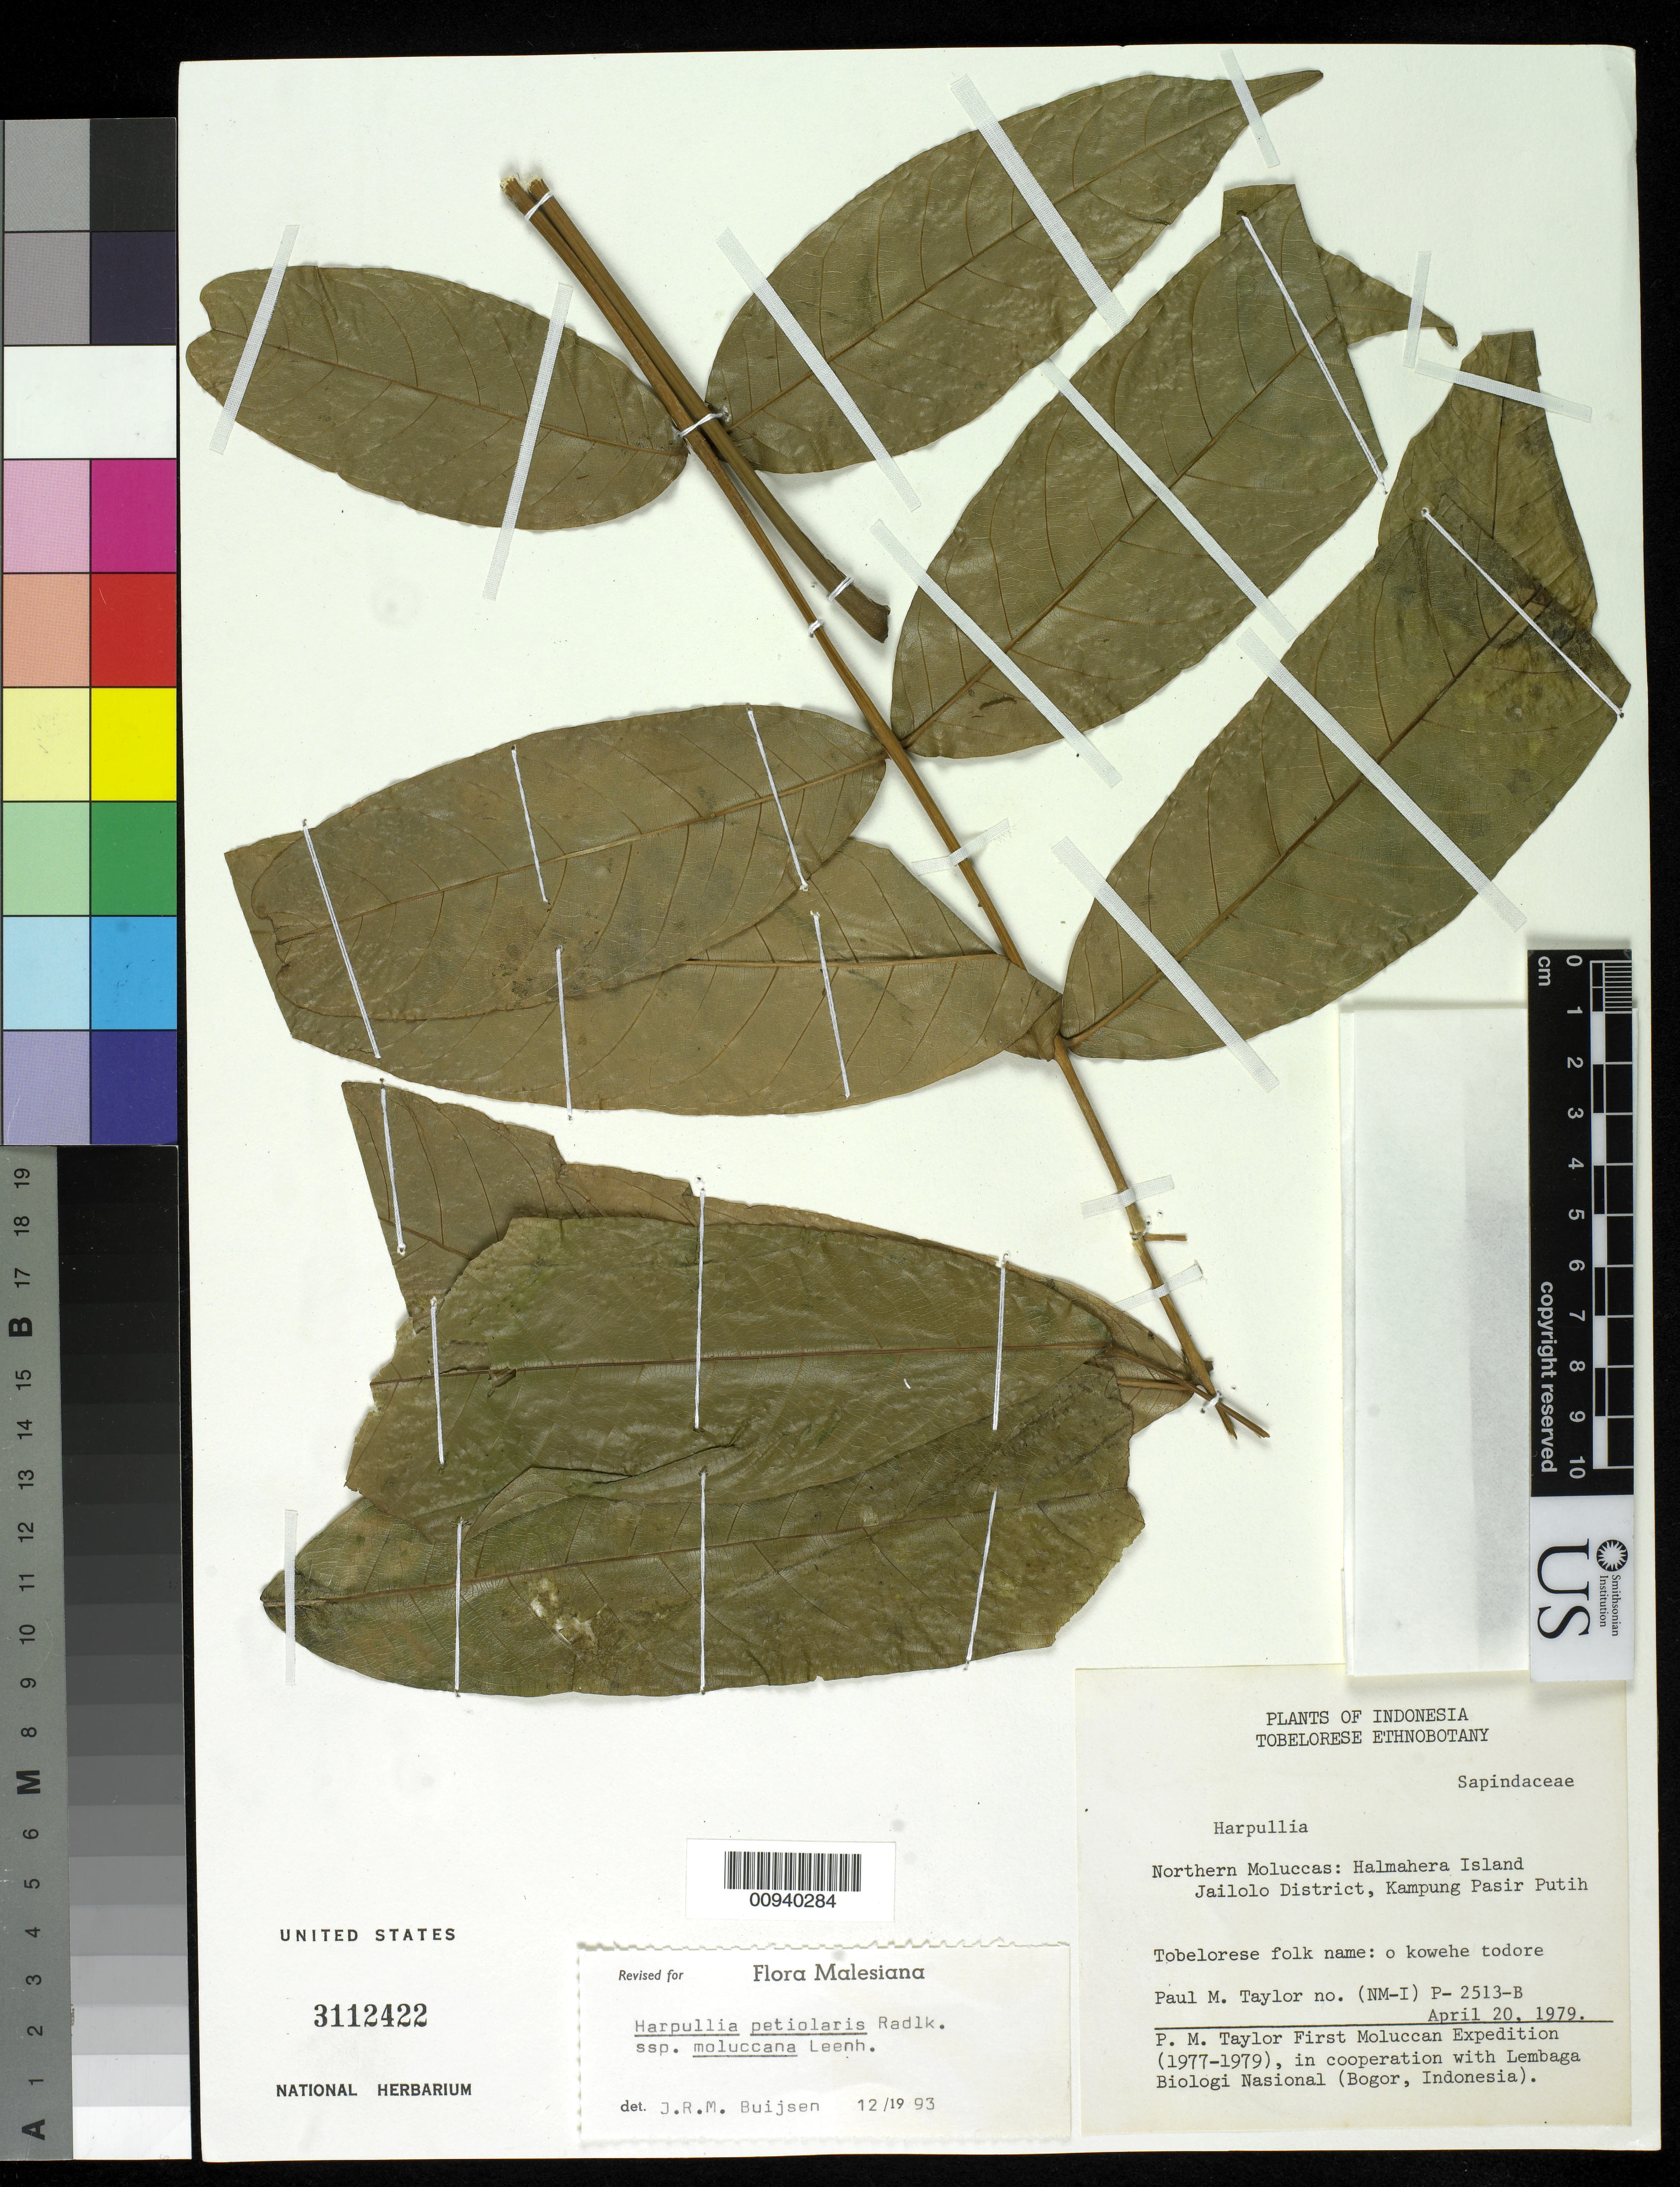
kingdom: Plantae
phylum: Tracheophyta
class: Magnoliopsida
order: Sapindales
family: Sapindaceae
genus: Harpullia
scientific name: Harpullia petiolaris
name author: Radlk.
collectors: P. M. Taylor & Buijsen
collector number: P 2513 B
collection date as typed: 20 Apr 1979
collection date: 1979-04-20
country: Indonesia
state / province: Maluku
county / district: Maluku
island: Halmahera I.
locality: Northern Moluccas: Halmahera Island, Jailolo District, Kampung Pasir Putih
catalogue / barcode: US 3112422